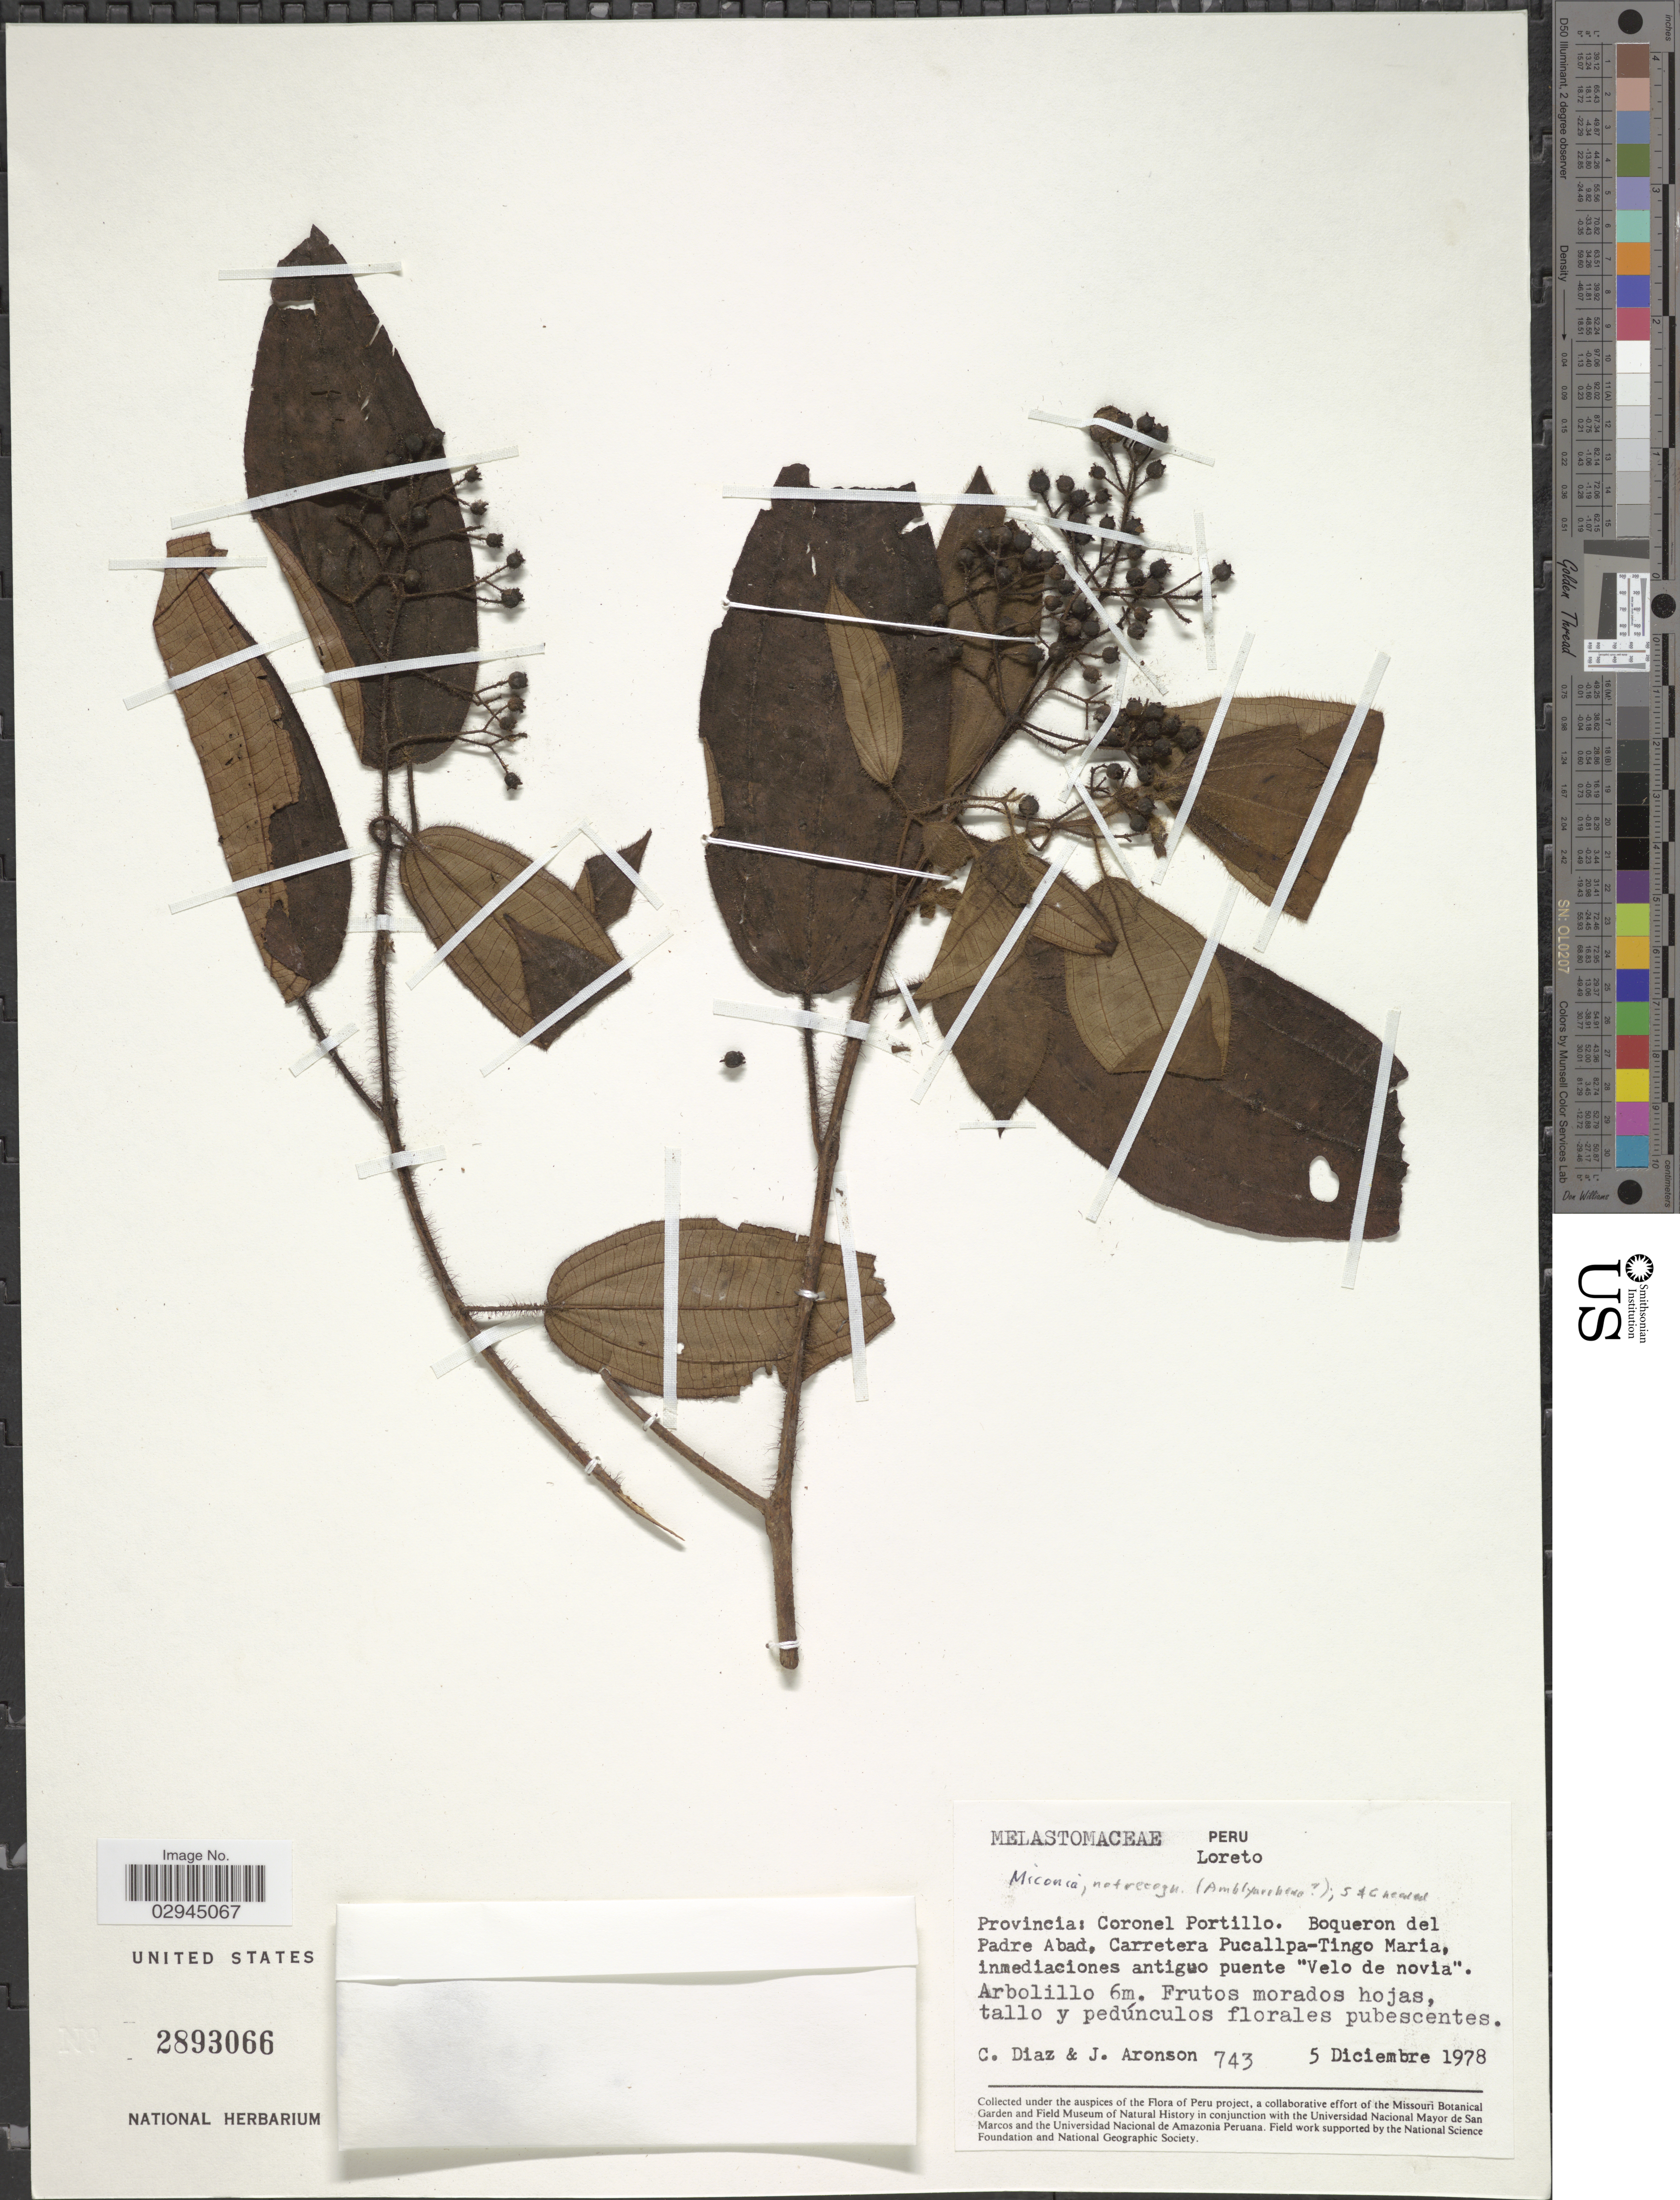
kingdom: Plantae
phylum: Tracheophyta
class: Magnoliopsida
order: Myrtales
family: Melastomataceae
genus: Miconia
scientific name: Miconia sp.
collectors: C. Díaz & J. Aronson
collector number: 743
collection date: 1978-12-05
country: Peru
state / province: Loreto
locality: Provincia: Coronel Portillo. Boqueron del Padre Abad, Carretera Pucallpa-Tingo Maria, inmediaciones antiguo puente "Velo de novia".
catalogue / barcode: US 2893066